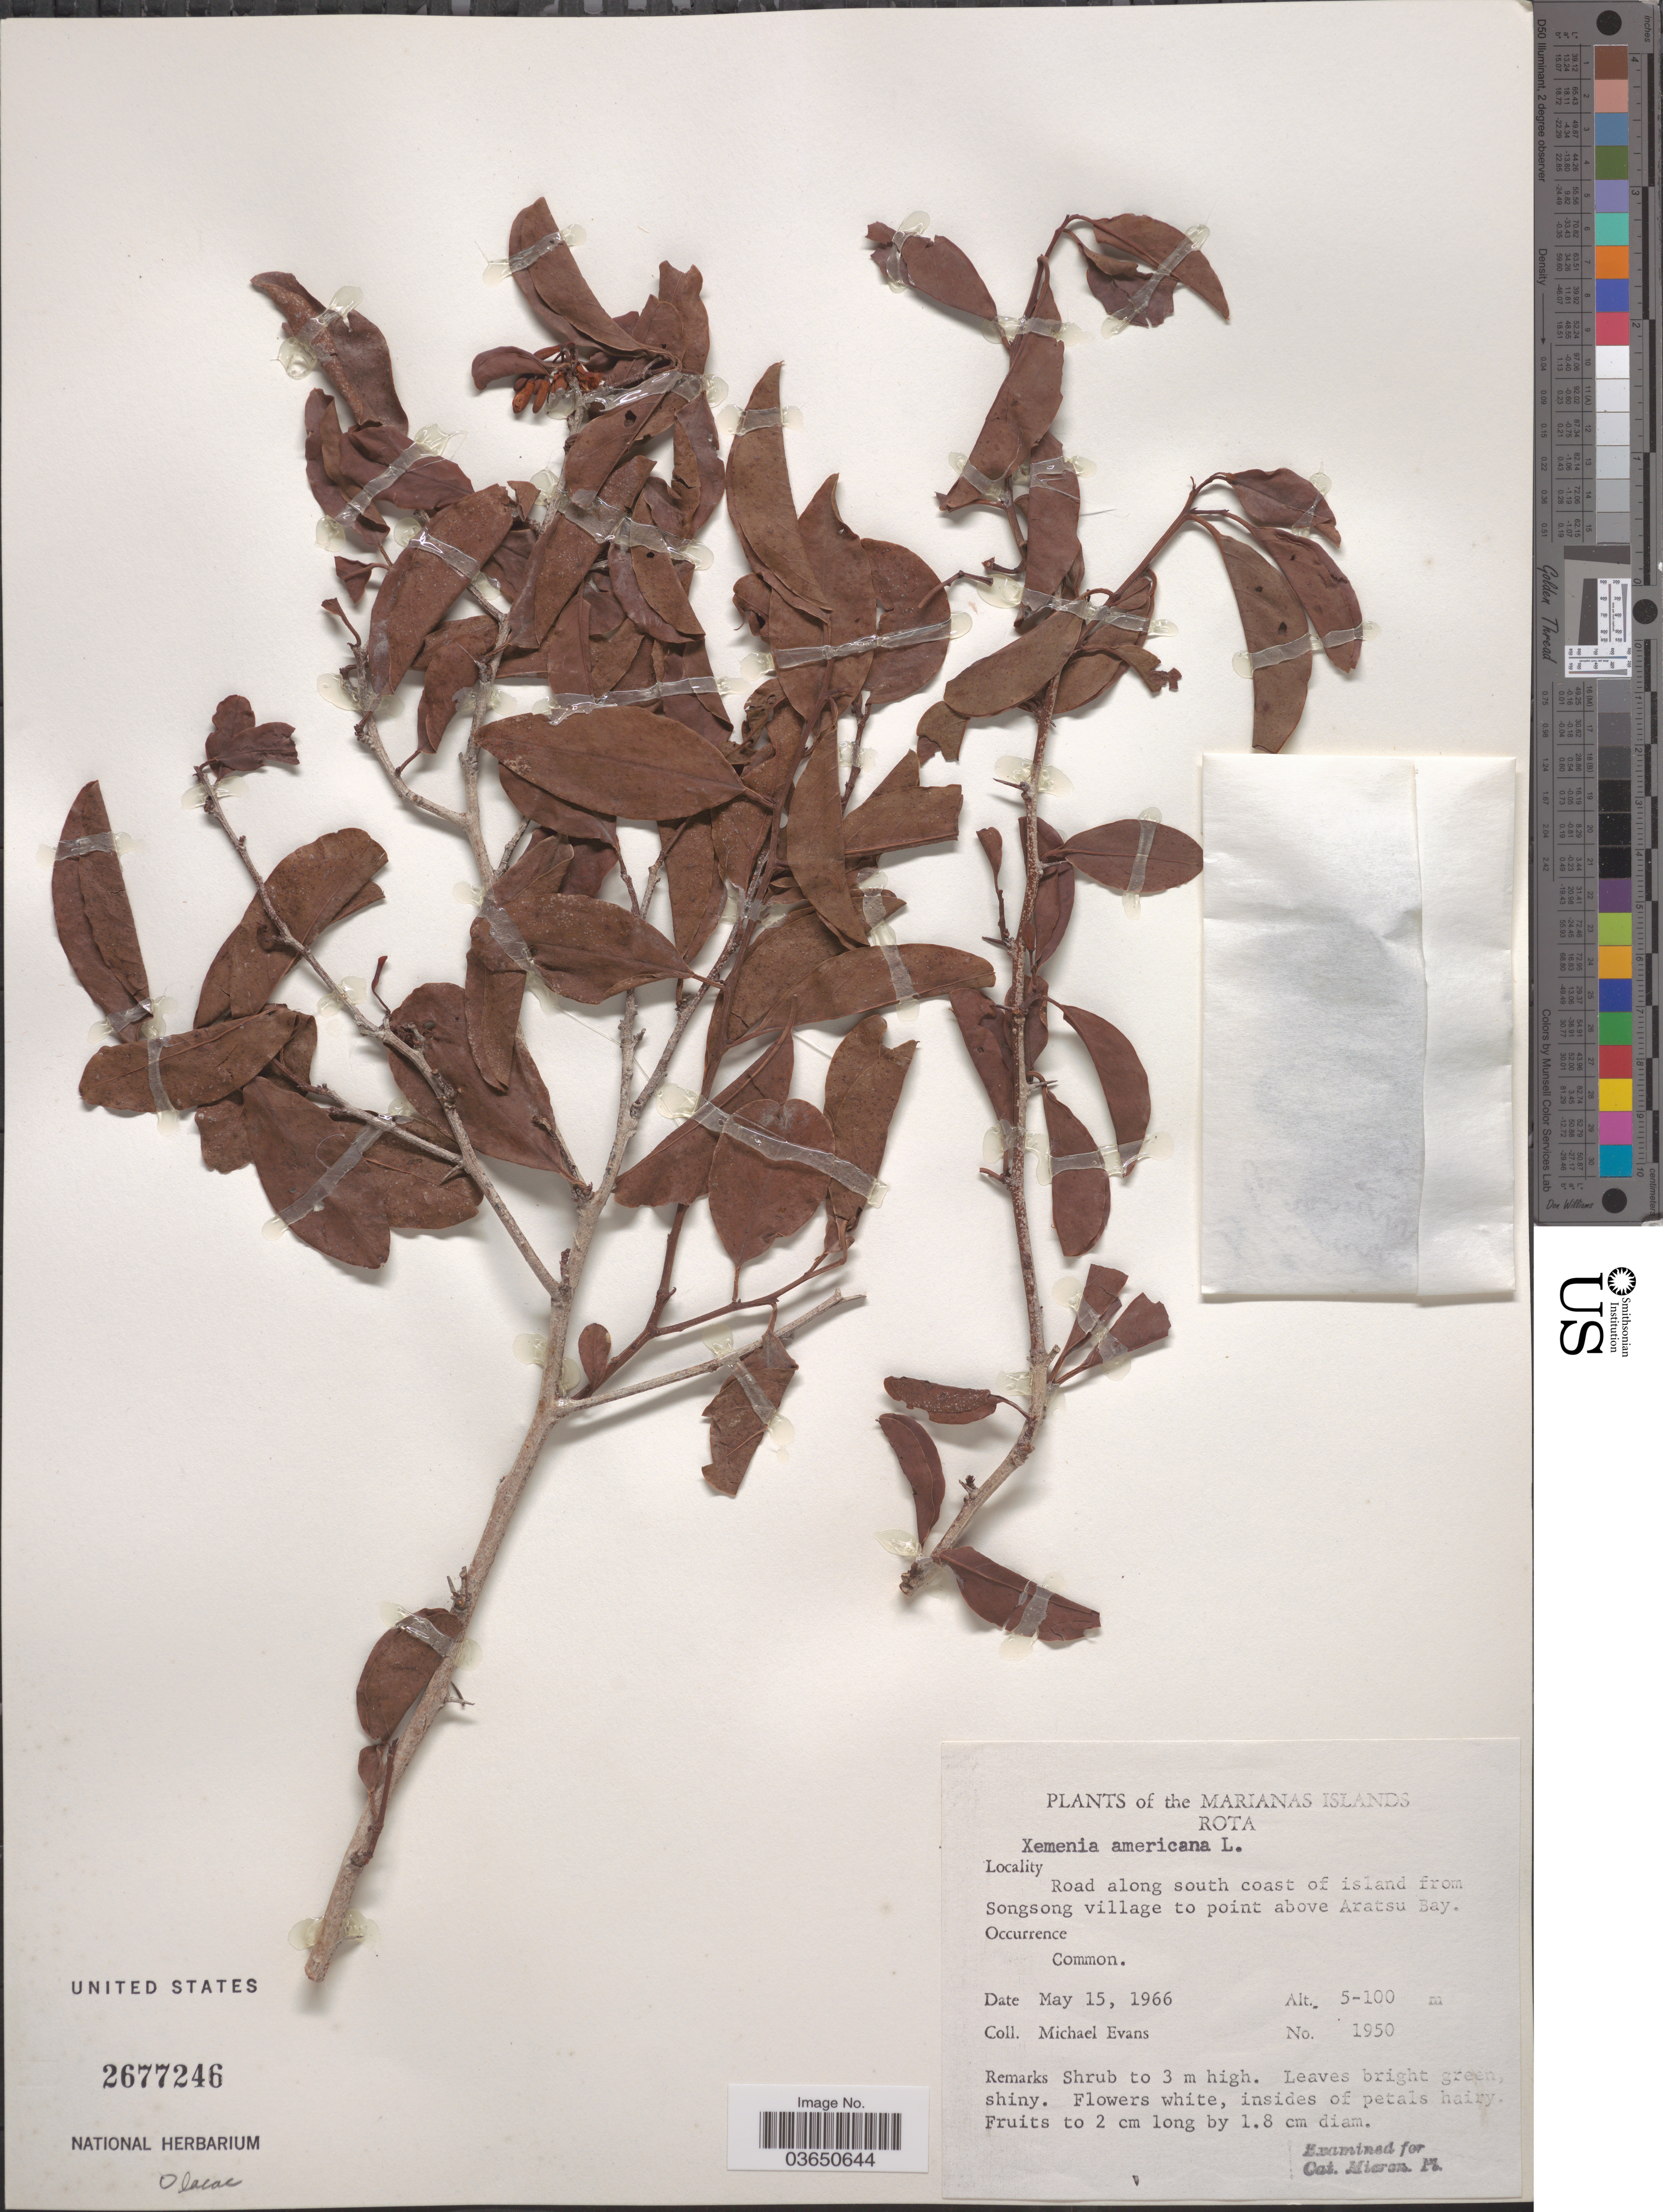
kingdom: Plantae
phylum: Tracheophyta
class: Magnoliopsida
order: Santalales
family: Ximeniaceae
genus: Ximenia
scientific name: Ximenia americana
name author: L.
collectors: M. Evans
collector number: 1950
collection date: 1966-05-15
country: Northern Mariana Islands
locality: The Marianas Islands. Rota. Road along south coast of island from Songsong village to point above Aratsu Bay.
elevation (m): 5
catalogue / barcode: US 2677246